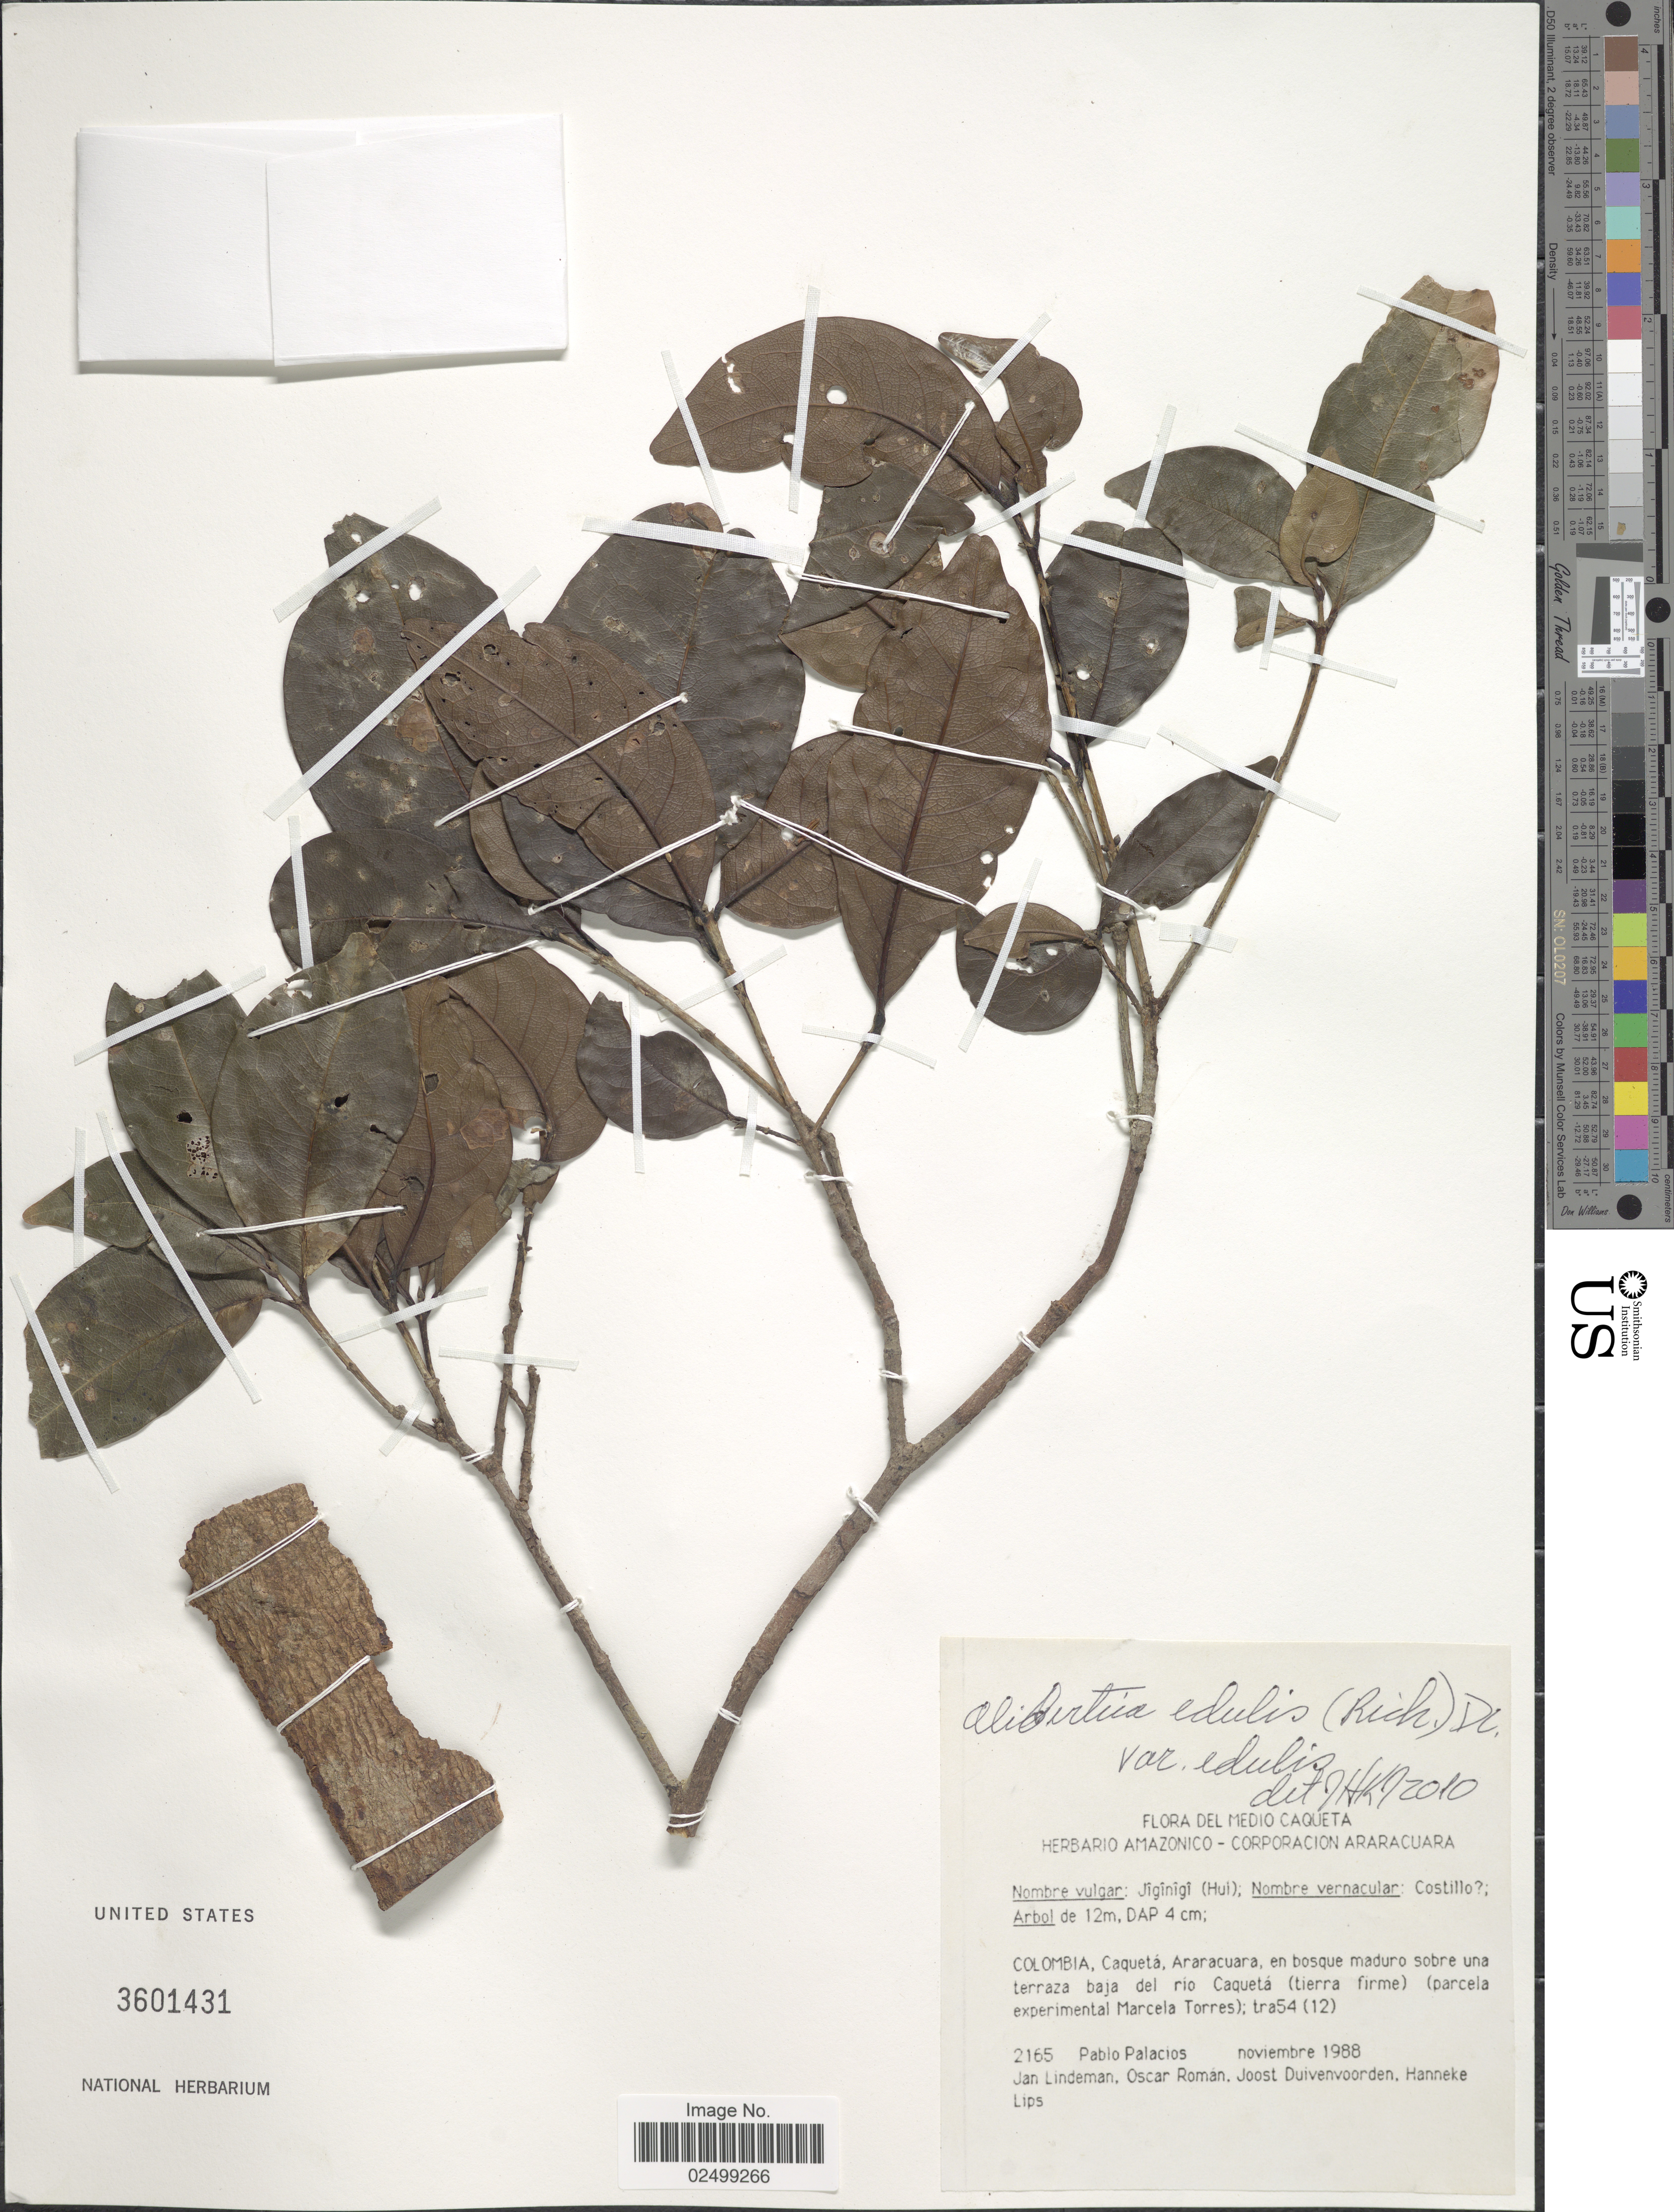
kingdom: Plantae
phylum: Tracheophyta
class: Magnoliopsida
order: Gentianales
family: Rubiaceae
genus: Alibertia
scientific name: Alibertia edulis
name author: (Rich.) A. Rich. ex DC.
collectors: P. Palacios, J. C. Lindeman, O. Román & J. Duivenvoorden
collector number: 2165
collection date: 1988-11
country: Colombia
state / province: Caquetá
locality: Del Medio Caqueta, Araracuara, en bosque maduro sobre una terraza baja del rio Caquetá (tierra firme) (parcela experimental Marcela Torres); tra54 (12)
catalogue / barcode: US 3601431